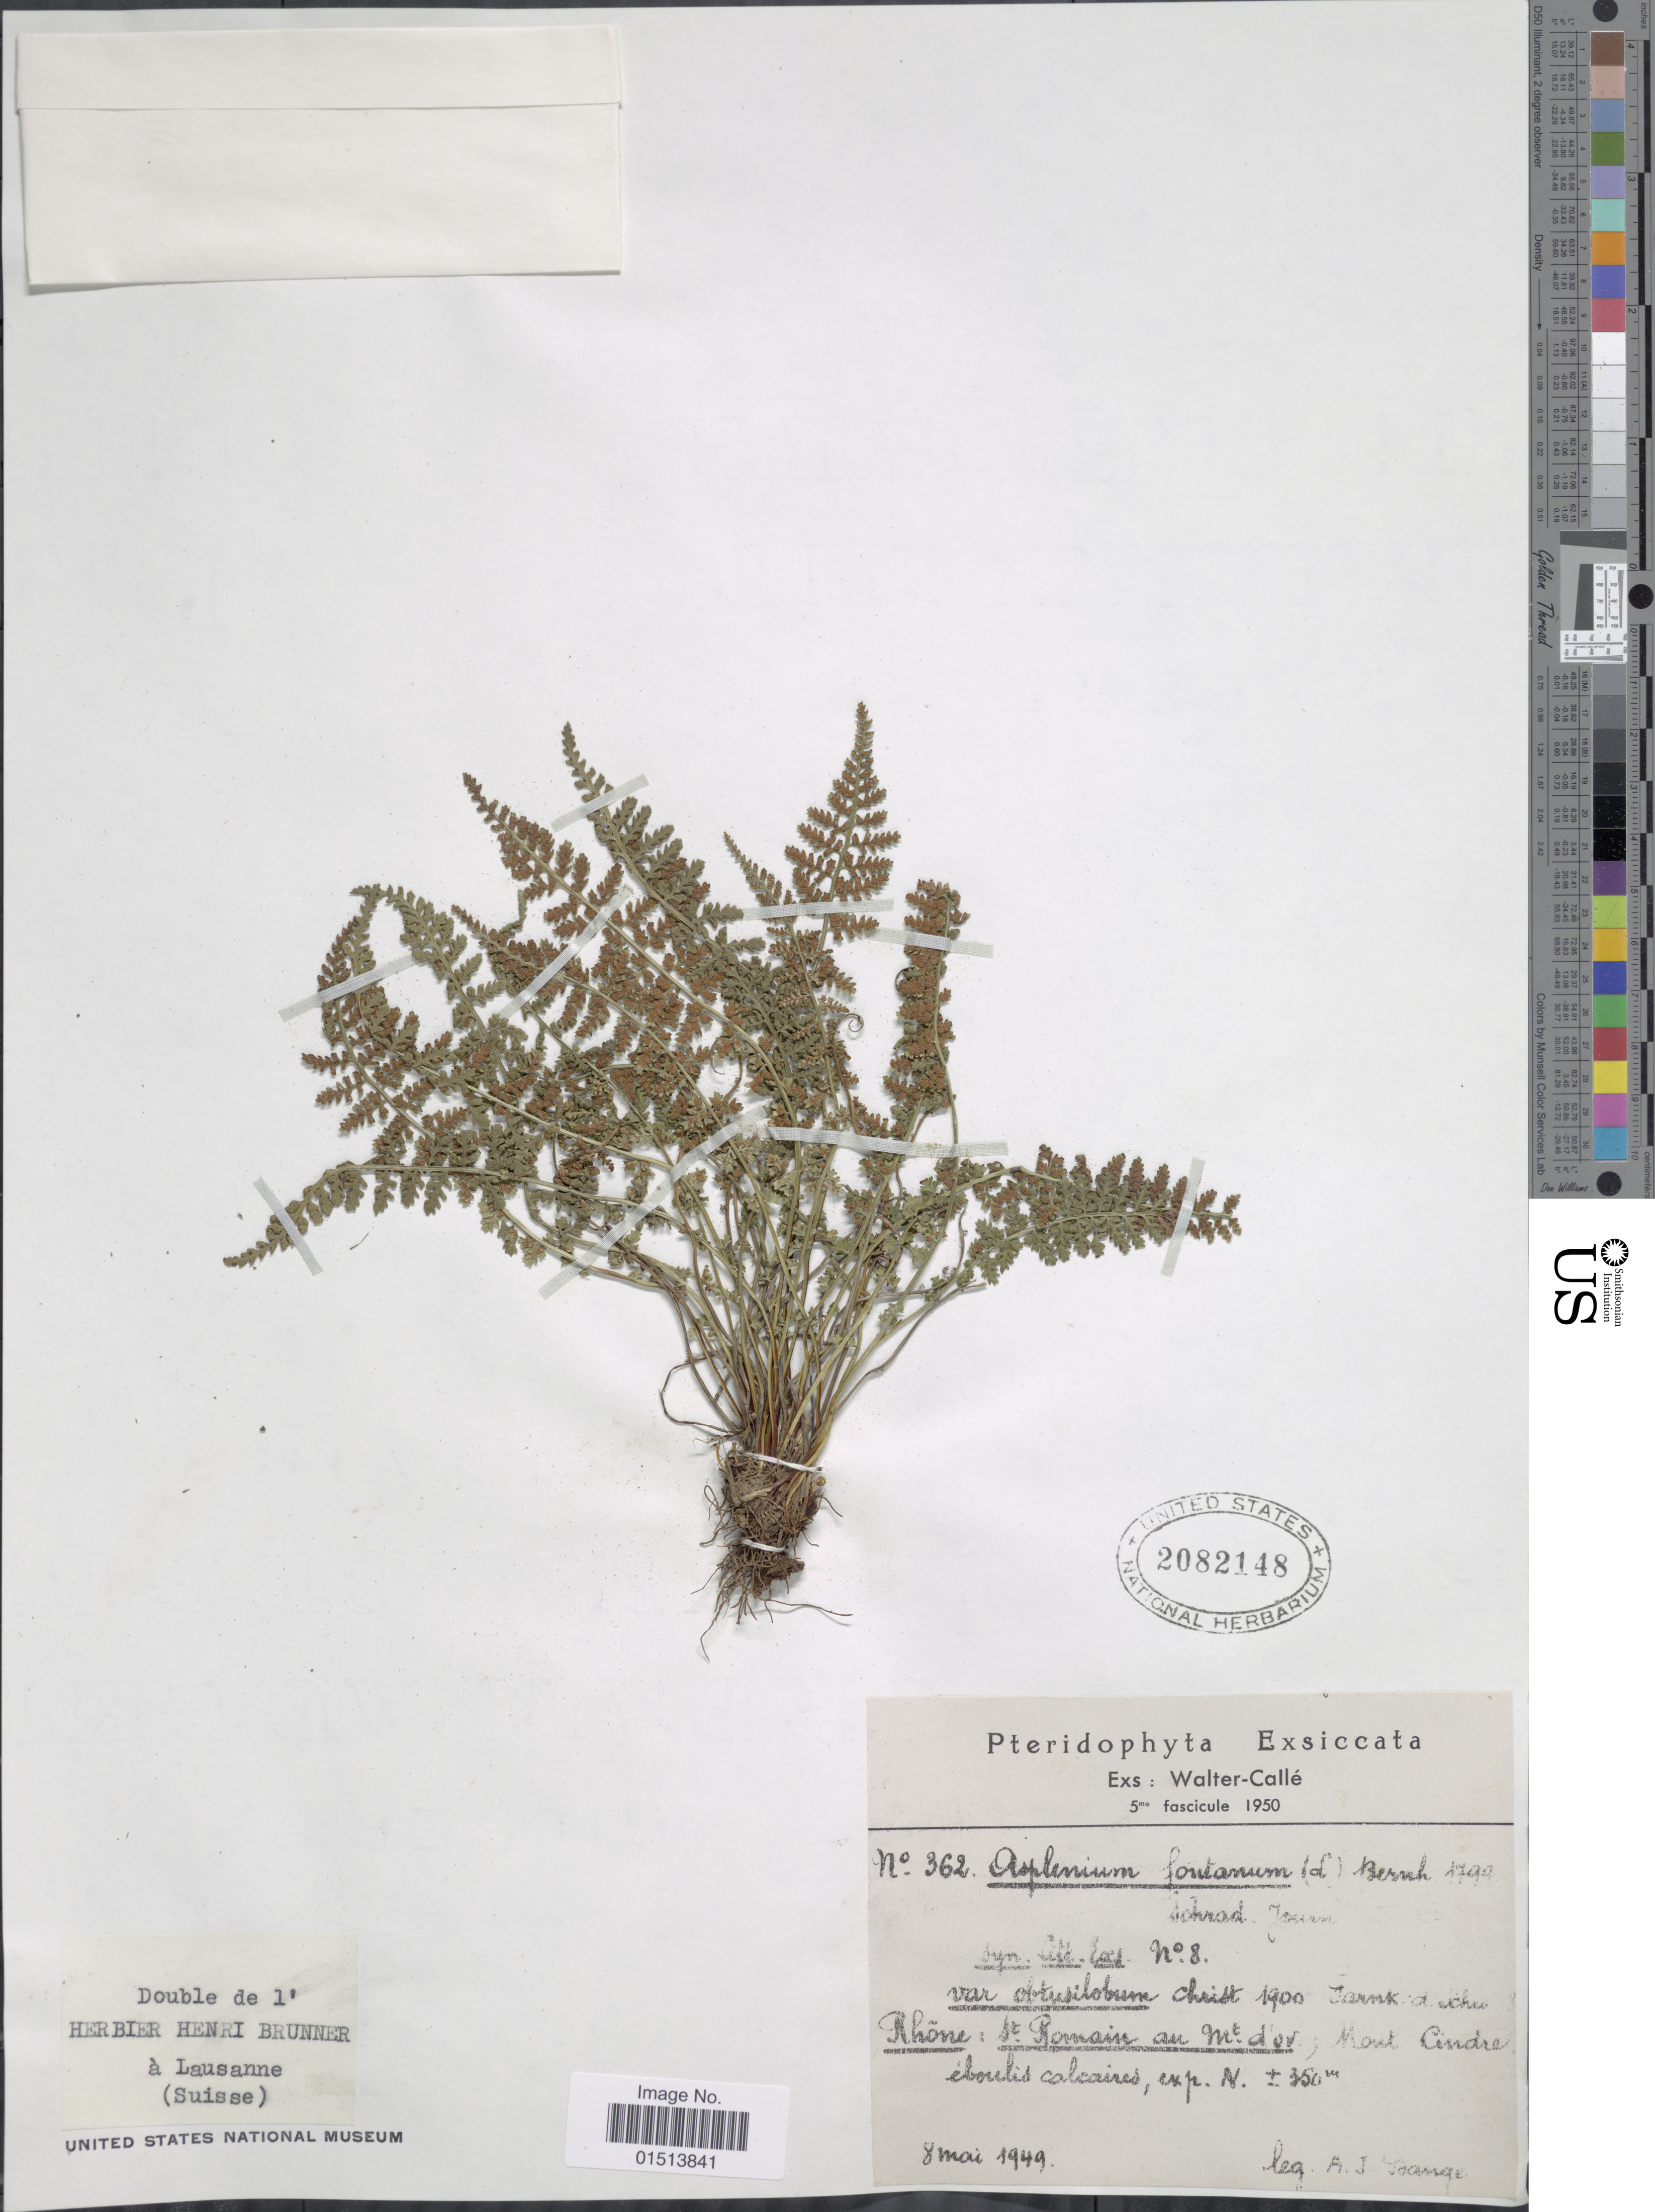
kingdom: Plantae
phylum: Tracheophyta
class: Polypodiopsida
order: Polypodiales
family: Aspleniaceae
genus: Asplenium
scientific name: Asplenium fontanum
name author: (L.) Bernh.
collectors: A. J. Bange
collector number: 362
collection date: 1949-05-08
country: France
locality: Rhône: st. Romain au Mt. d'Or; Mont Cindre, exp. N.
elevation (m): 350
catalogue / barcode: US 2082148